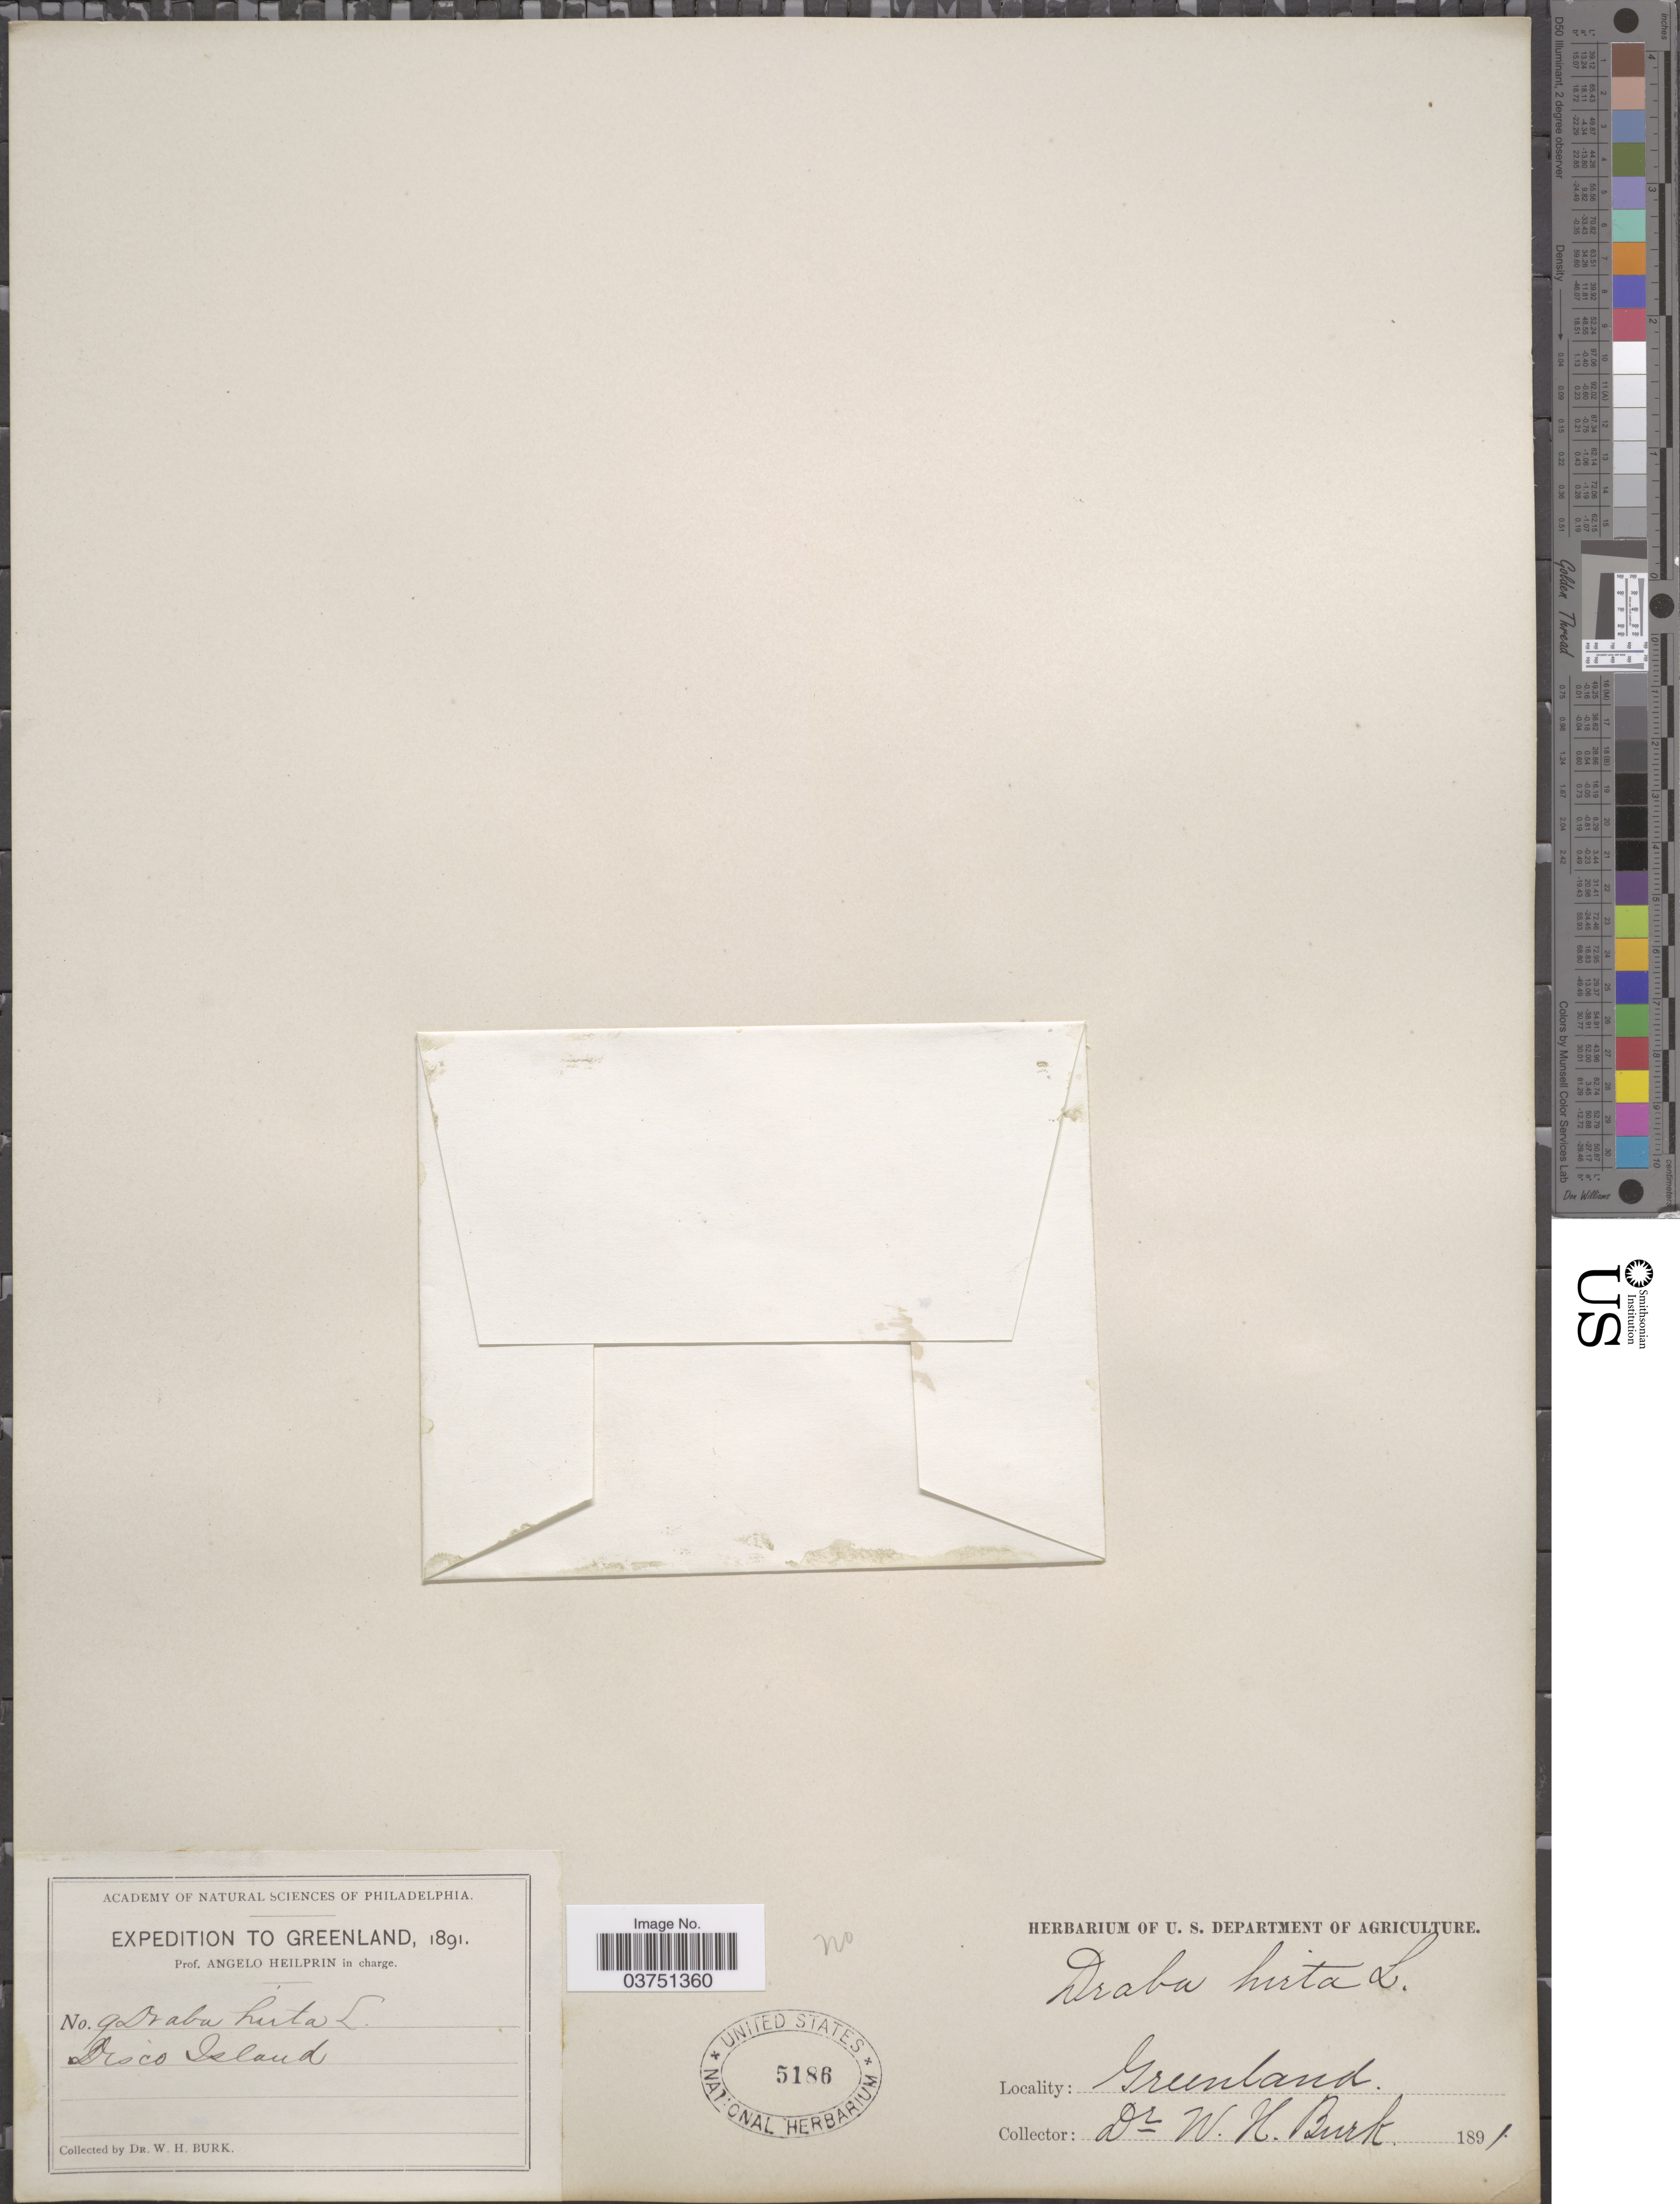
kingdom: Plantae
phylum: Tracheophyta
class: Magnoliopsida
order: Brassicales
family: Brassicaceae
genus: Draba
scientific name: Draba glabella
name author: Pursh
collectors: W. Burk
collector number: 9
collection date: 1891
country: Greenland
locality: Disco Island.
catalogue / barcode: US 5186